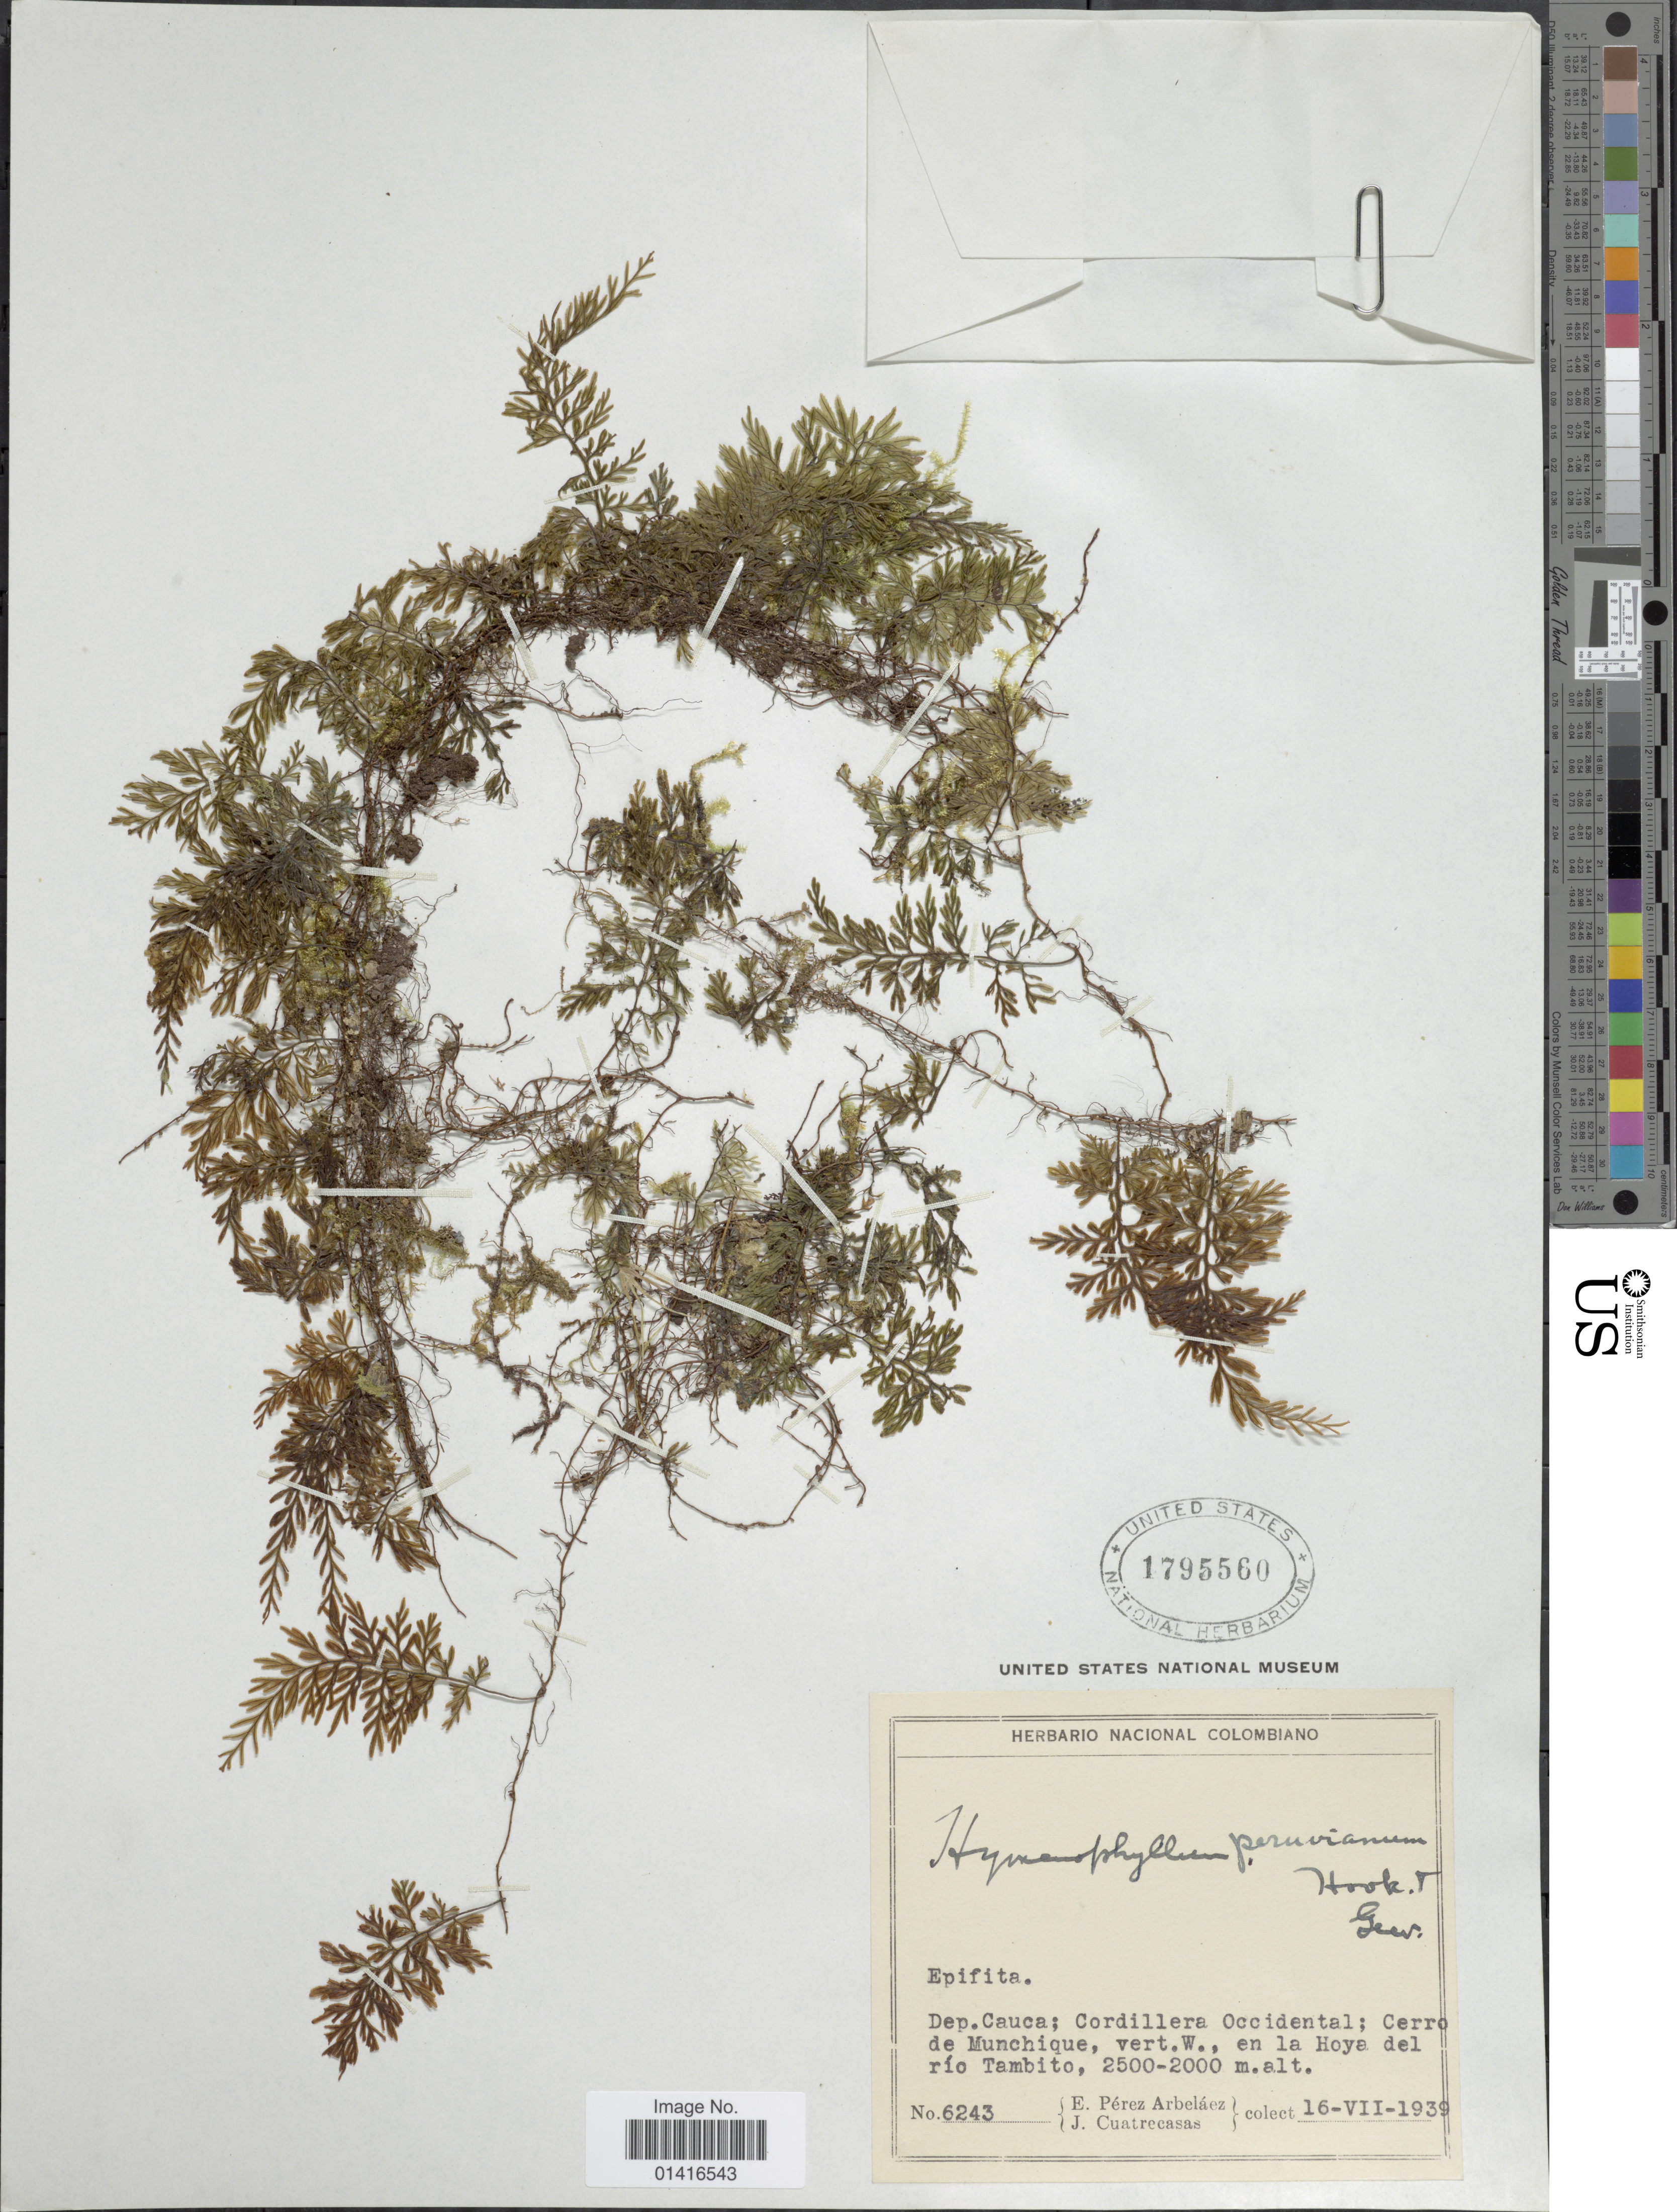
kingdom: Plantae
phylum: Tracheophyta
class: Polypodiopsida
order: Hymenophyllales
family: Hymenophyllaceae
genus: Hymenophyllum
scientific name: Hymenophyllum peruvianum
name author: Hook. & Grev.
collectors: E. Pérez Arbeláez & J. Cuatrecasas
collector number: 6243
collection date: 1939-07-16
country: Colombia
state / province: Cauca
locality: Cordillera Occidental; Cerro de Muchique, vert. W., en la Hoya del río Tambito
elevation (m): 2000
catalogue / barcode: US 1795560